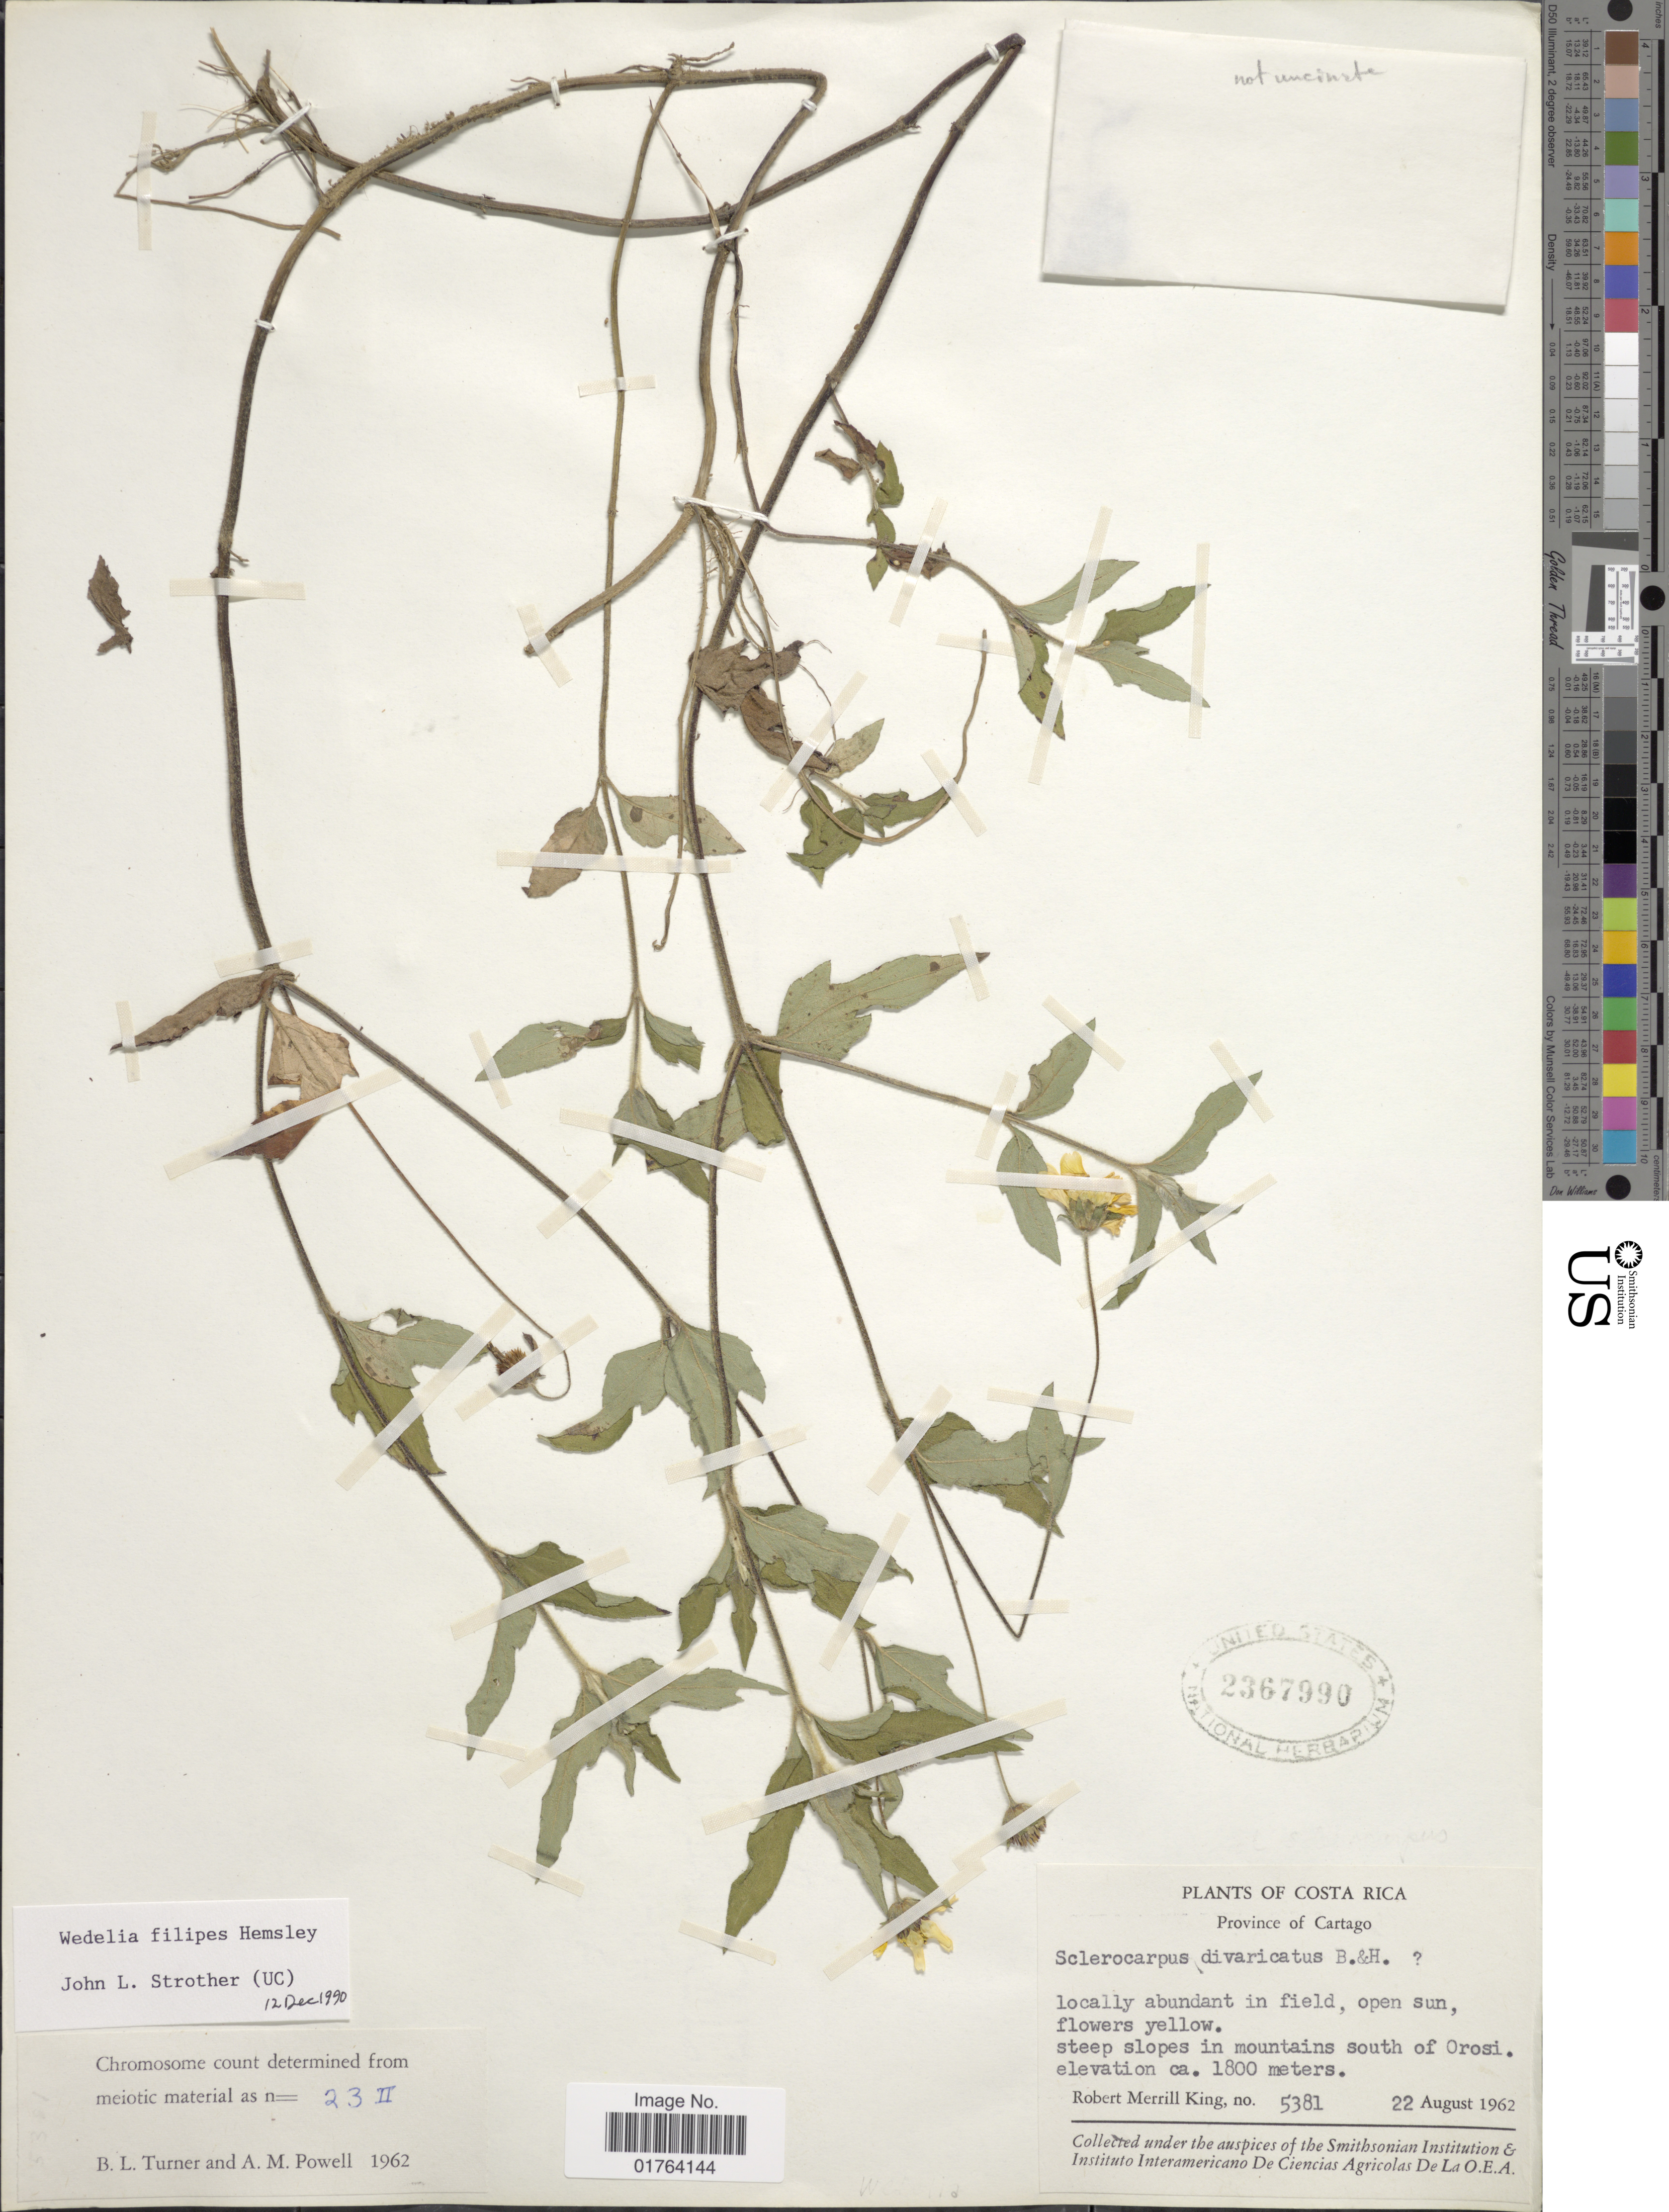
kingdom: Plantae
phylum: Tracheophyta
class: Magnoliopsida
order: Asterales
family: Asteraceae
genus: Wedelia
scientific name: Wedelia filipes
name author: Hemsl.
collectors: R. M. King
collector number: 5381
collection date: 1962-08-22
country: Costa Rica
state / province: Cartago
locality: Steep slopes in mountains south of orosia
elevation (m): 1800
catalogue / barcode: US 2367990